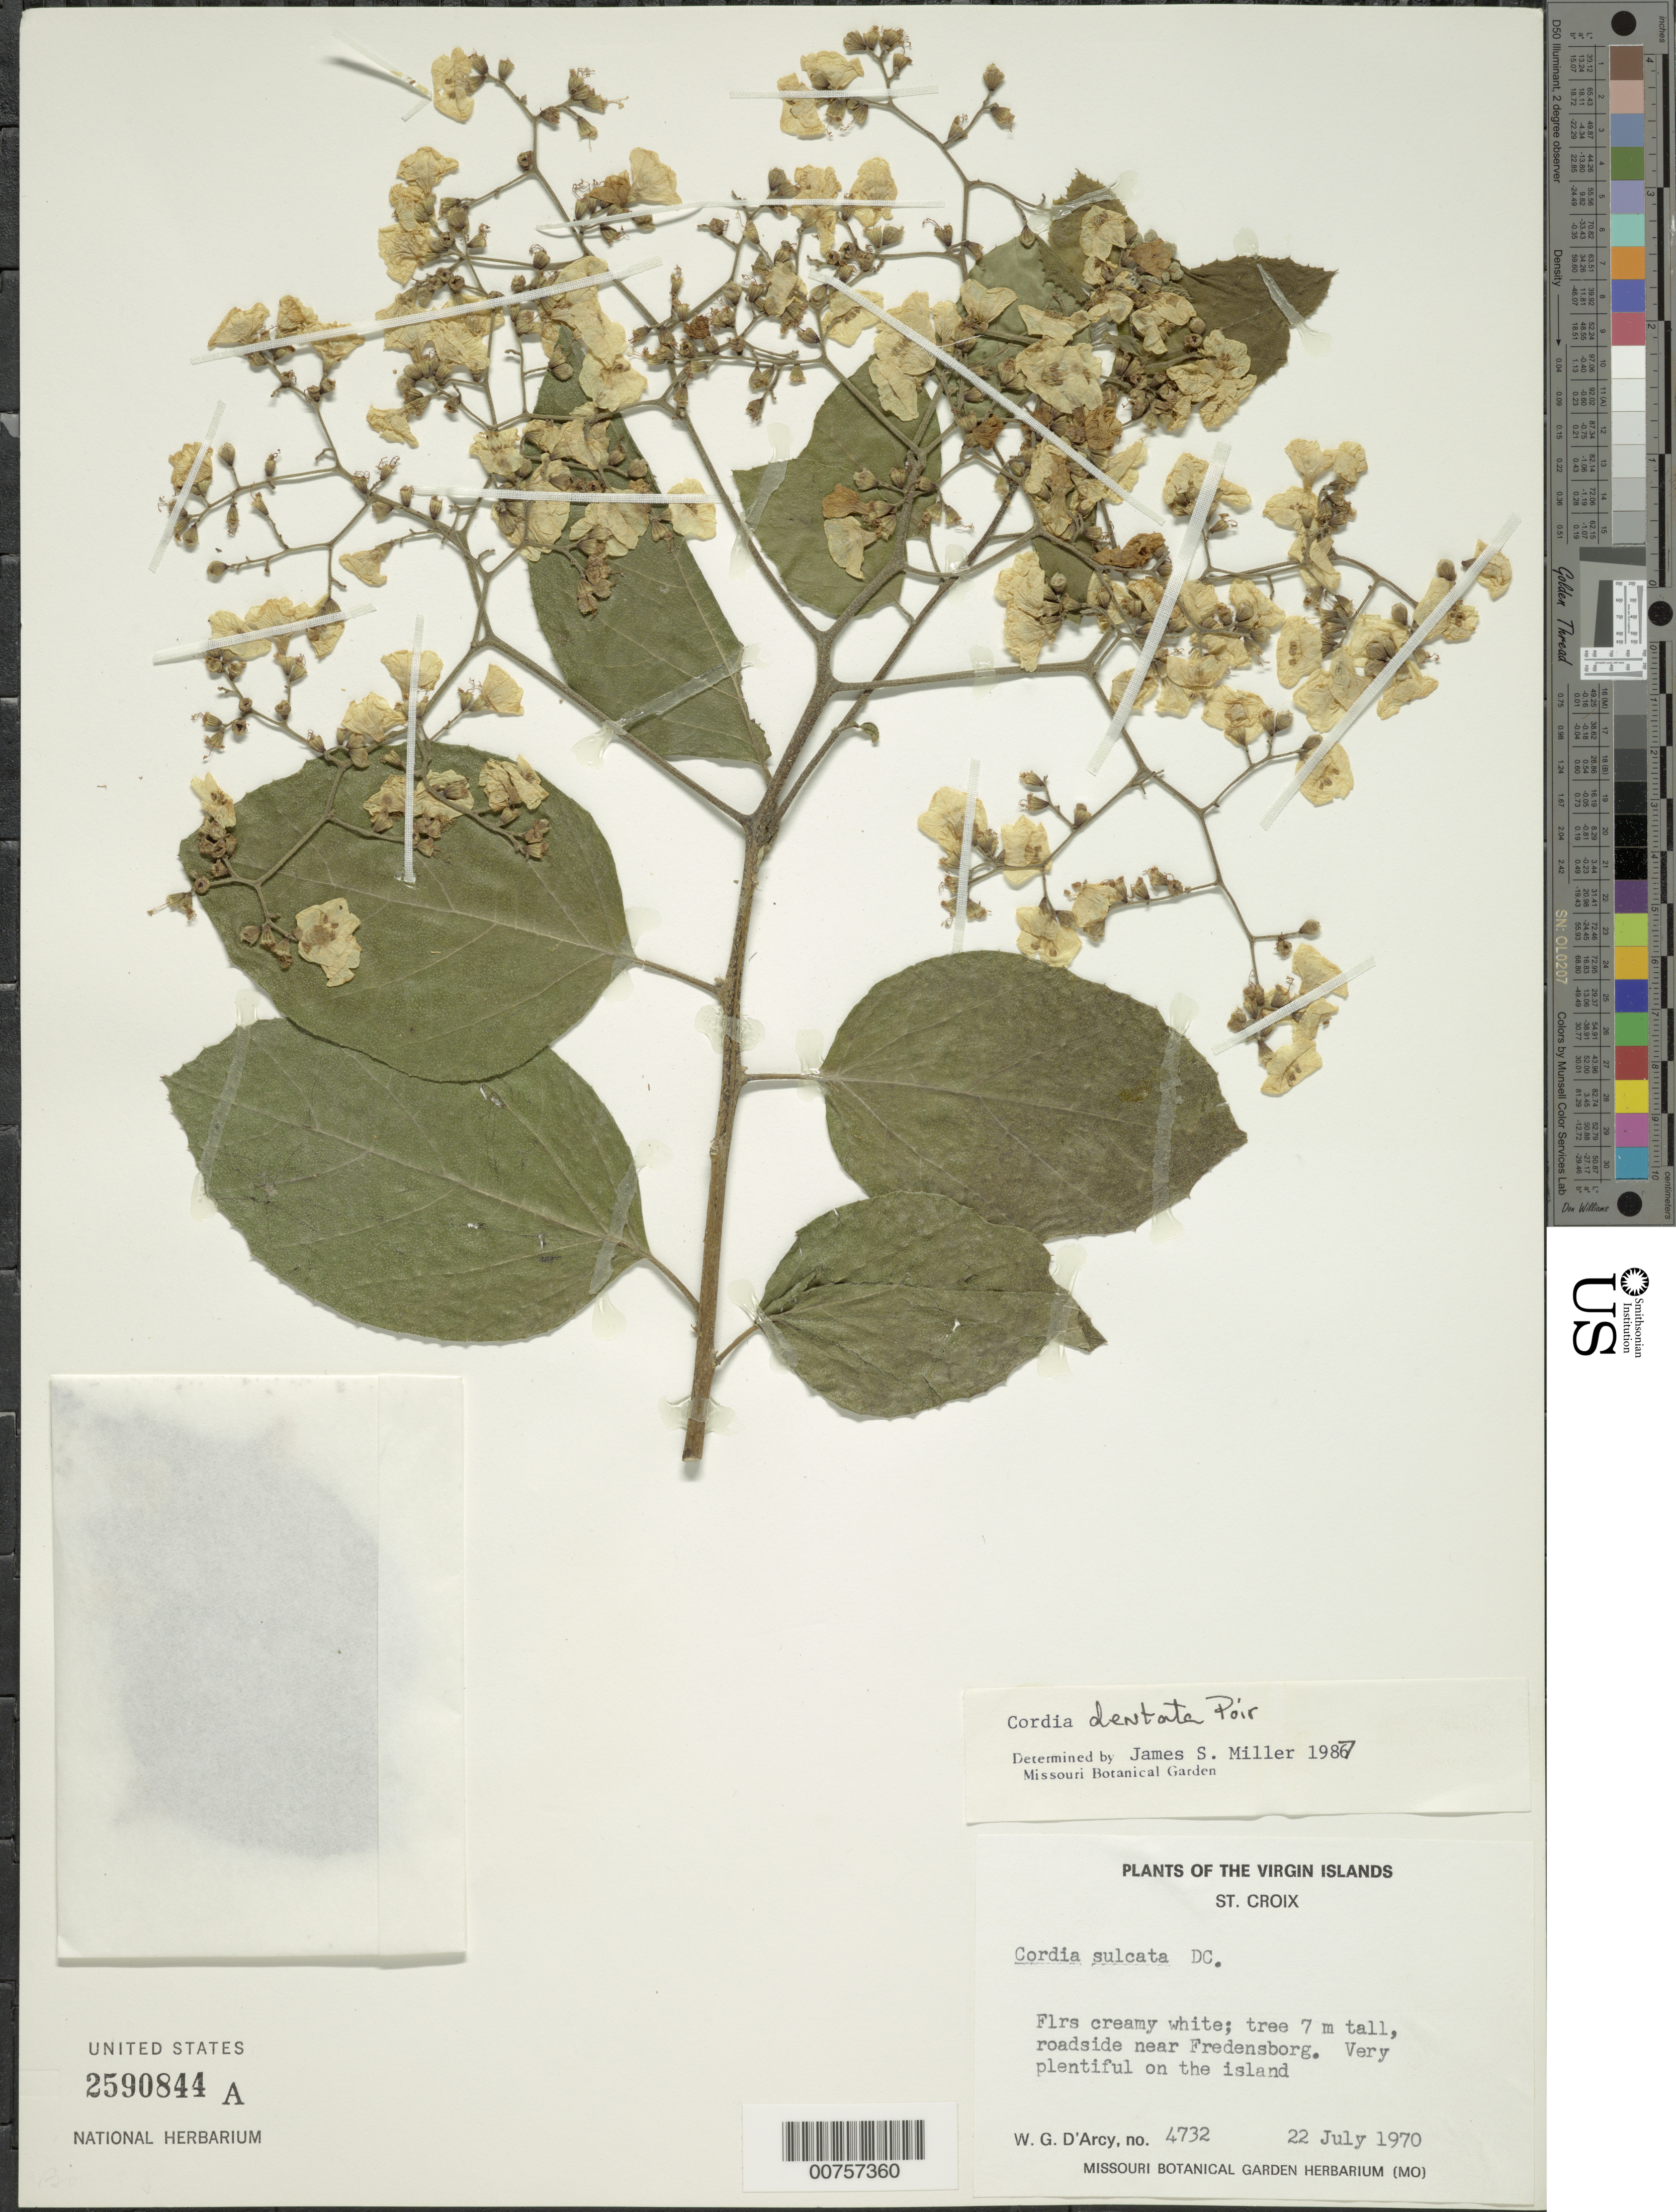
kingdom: Plantae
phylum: Tracheophyta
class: Magnoliopsida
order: Boraginales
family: Cordiaceae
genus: Cordia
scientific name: Cordia dentata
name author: Poir.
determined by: Miller, James S., (MO), Missouri Botanical Garden (UNITED STATES)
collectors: W. G. D'Arcy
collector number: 4732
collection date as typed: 22 Jul 1970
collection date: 1970-07-22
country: U.S. Virgin Islands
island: St. Croix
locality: Roadside near Fredensborg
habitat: Very plentiful on the island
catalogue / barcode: US 2590844A